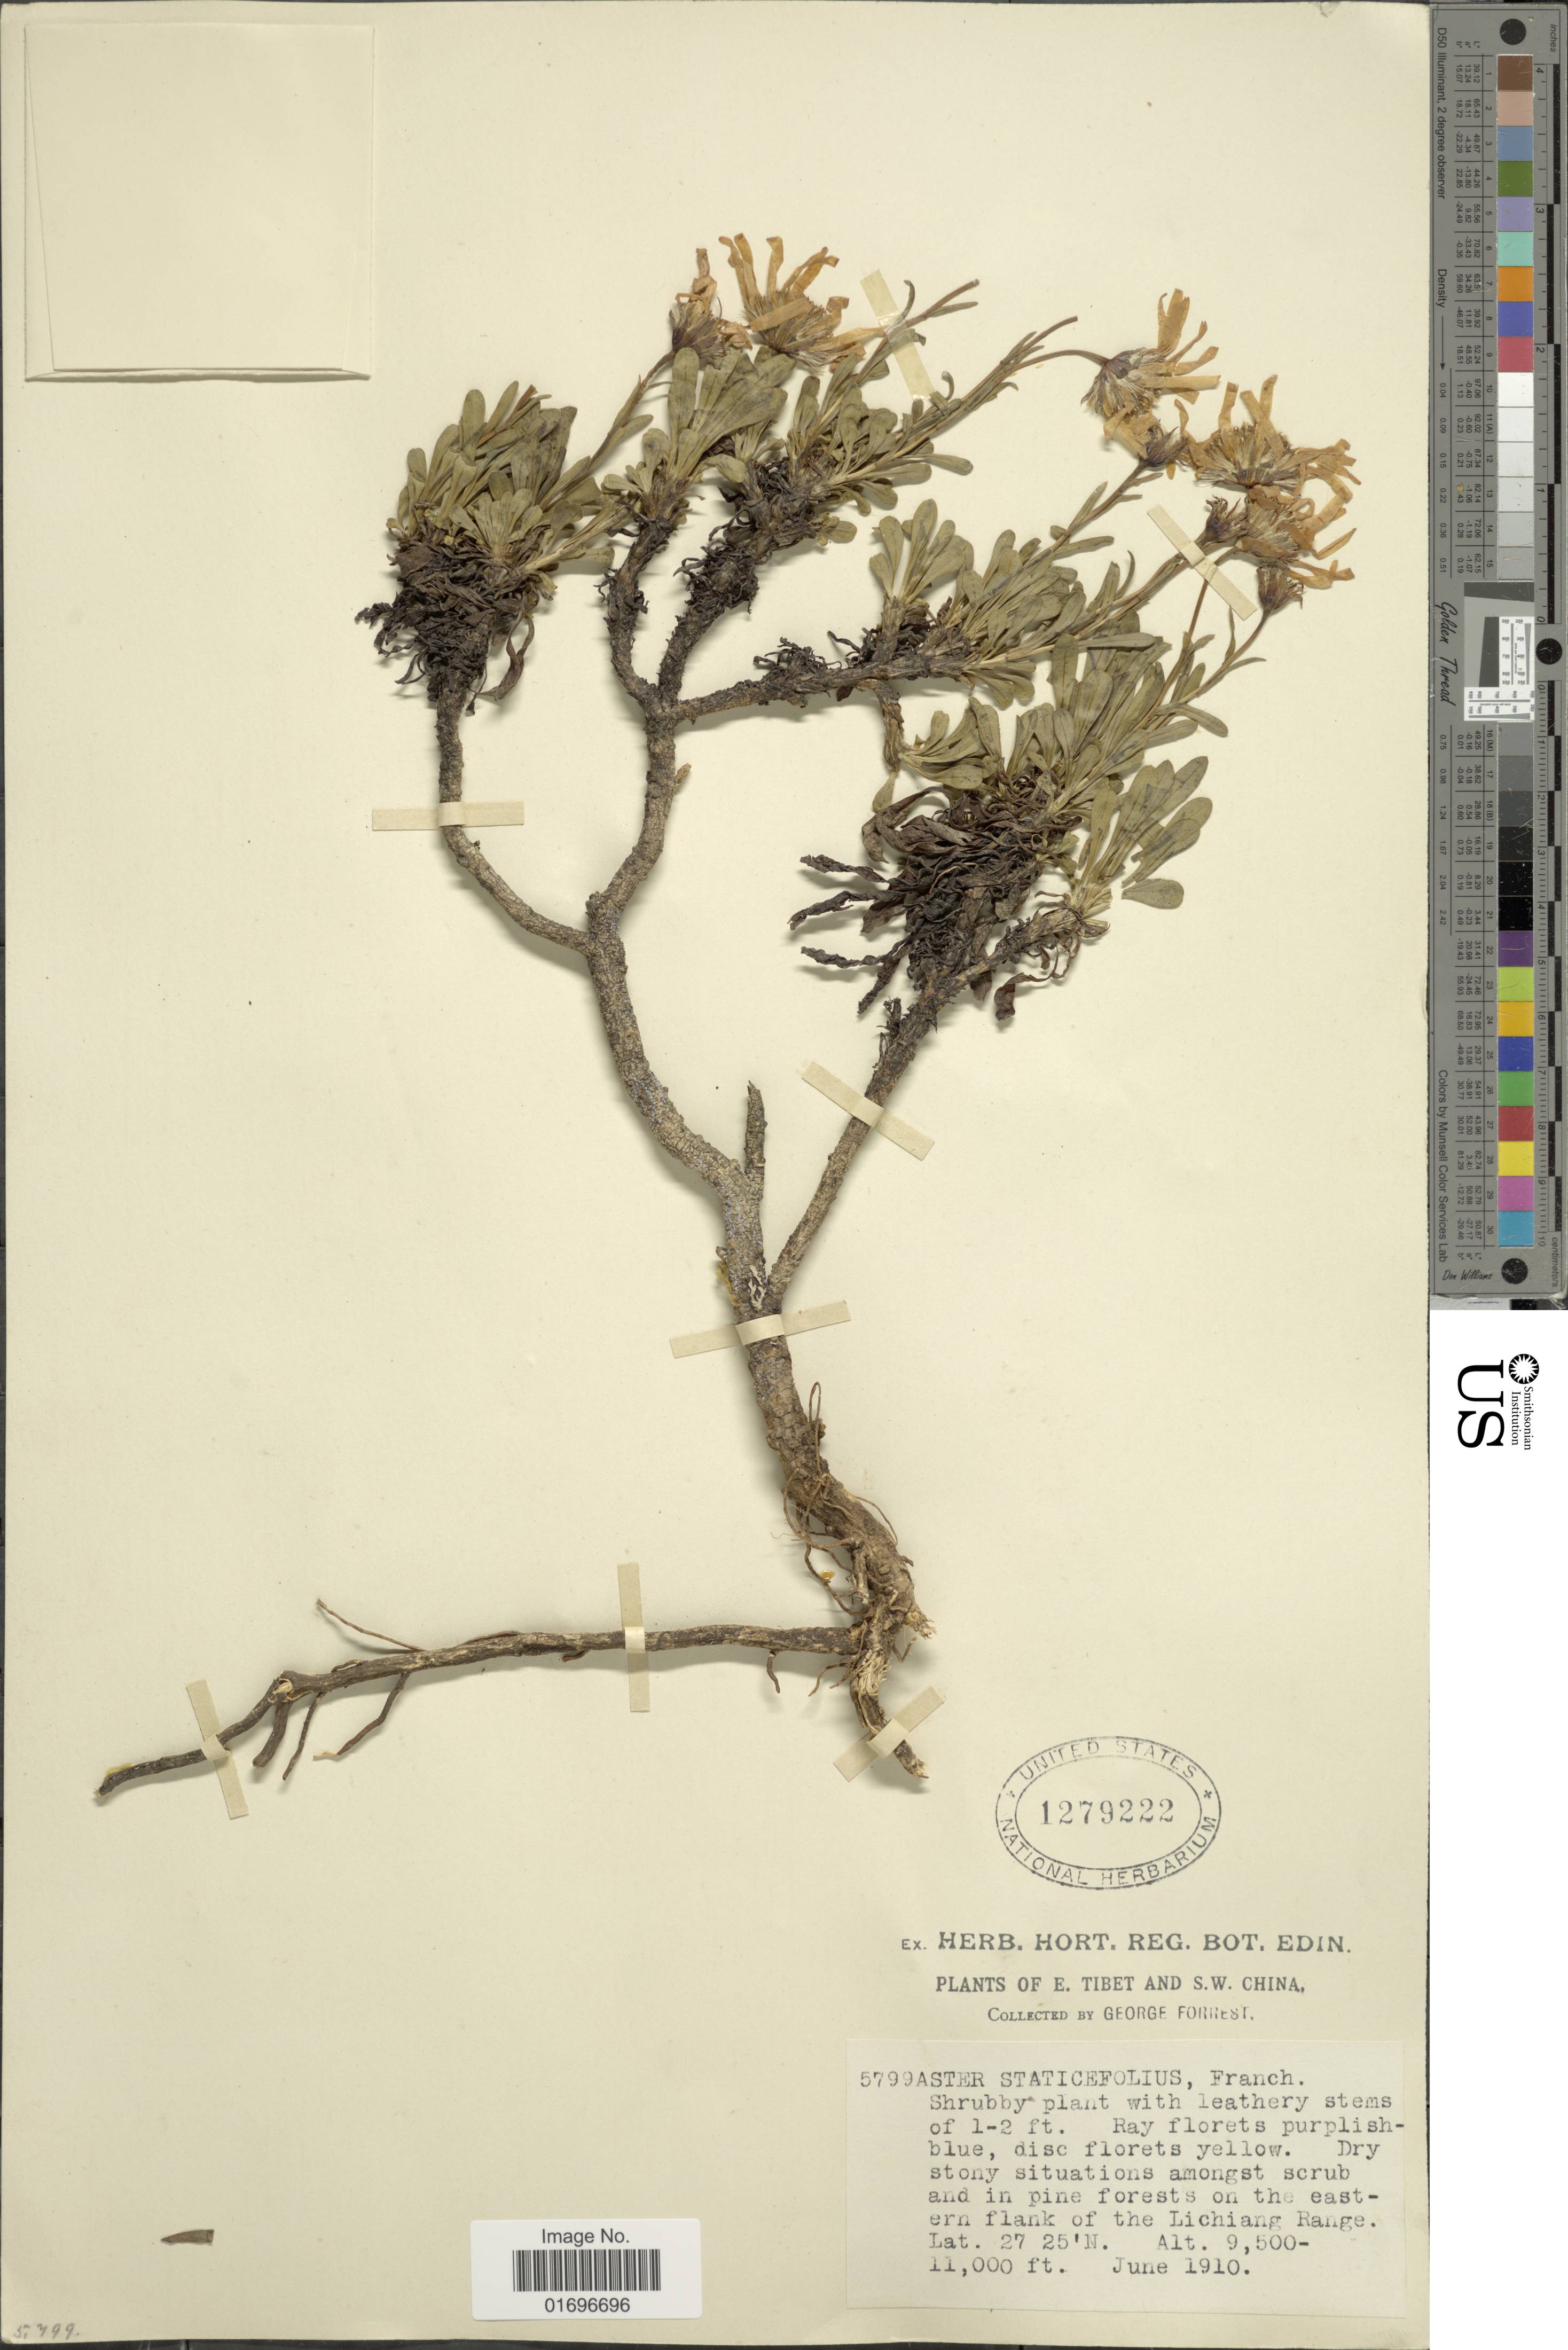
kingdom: Plantae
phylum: Tracheophyta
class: Magnoliopsida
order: Asterales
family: Asteraceae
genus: Aster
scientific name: Aster staticifolius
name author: Franch.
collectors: G. Forrest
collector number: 5799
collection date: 1910-06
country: China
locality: E. Tibet and S.W. China. Pine forests on the eastern flank of the Lichiang Range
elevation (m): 2896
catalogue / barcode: US 1279222